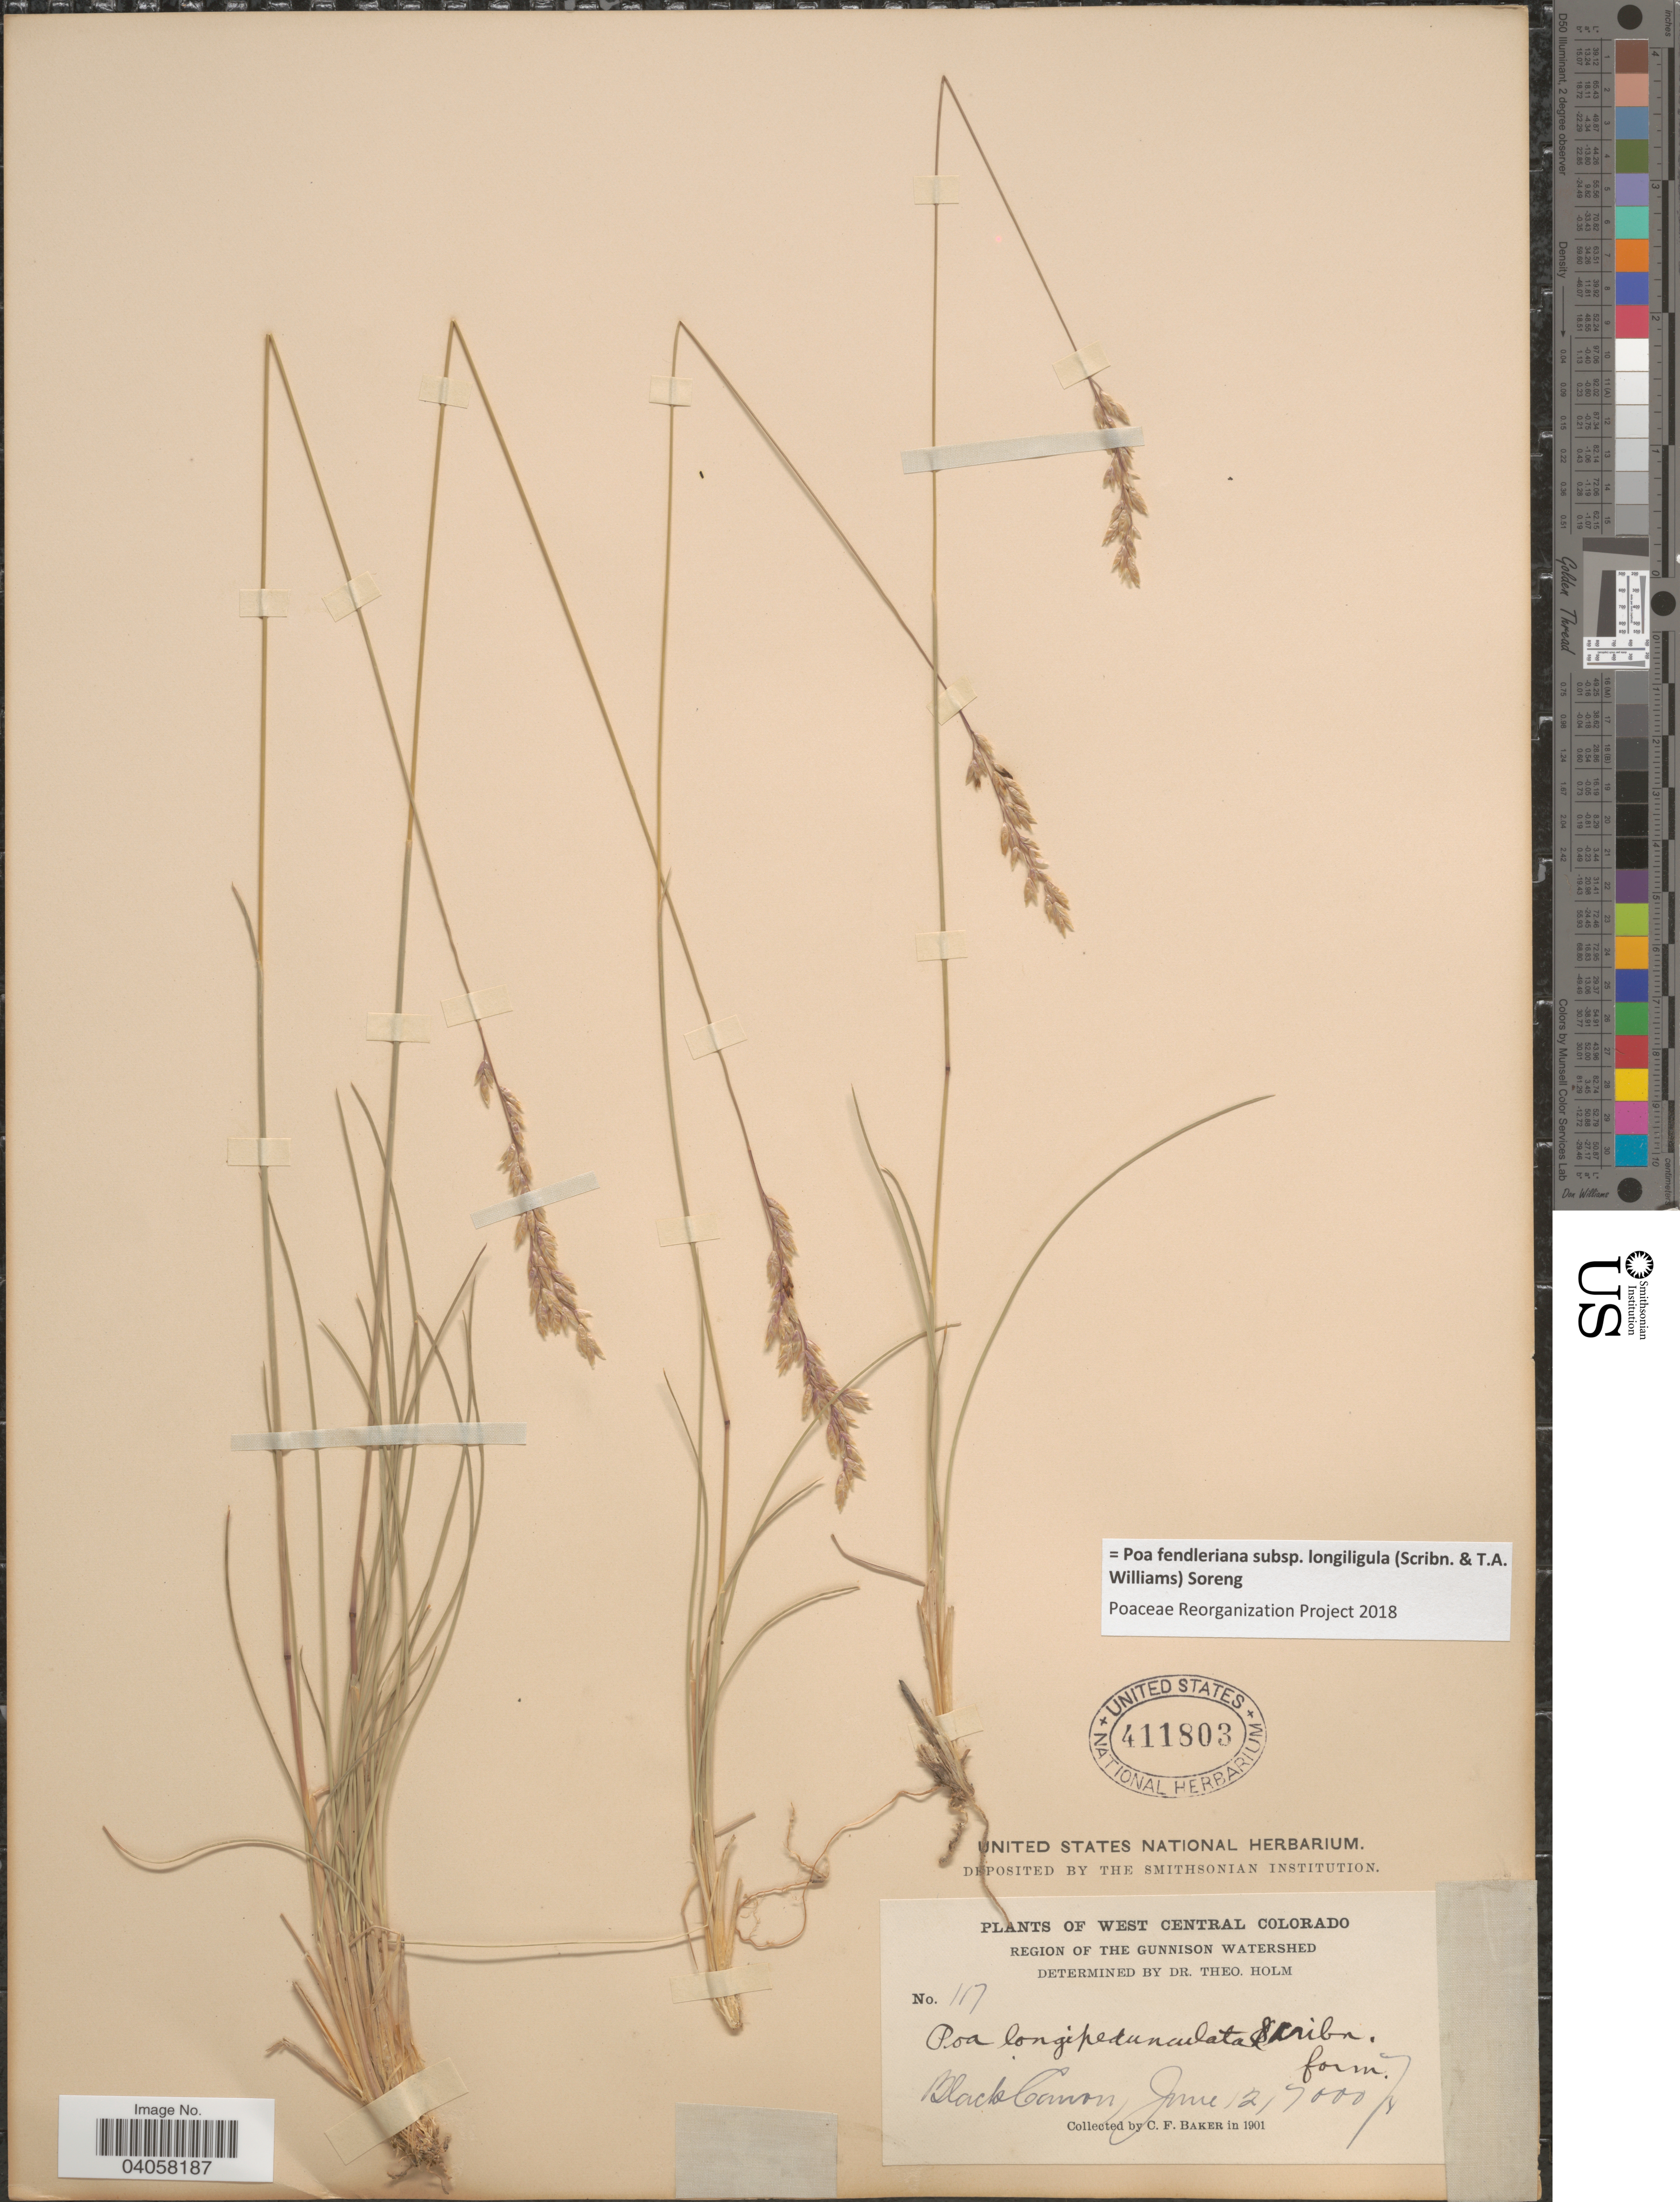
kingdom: Plantae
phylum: Tracheophyta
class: Liliopsida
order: Poales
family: Poaceae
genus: Poa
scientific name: Poa fendleriana subsp. longiligula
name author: (Scribn. & T.A. Williams) Soreng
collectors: C. F. Baker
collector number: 117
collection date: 1901-06-12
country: United States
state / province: Colorado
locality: West Central Colorado. Region of the Gunnison Watershed. Black Canon.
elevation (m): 2134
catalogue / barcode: US 411803